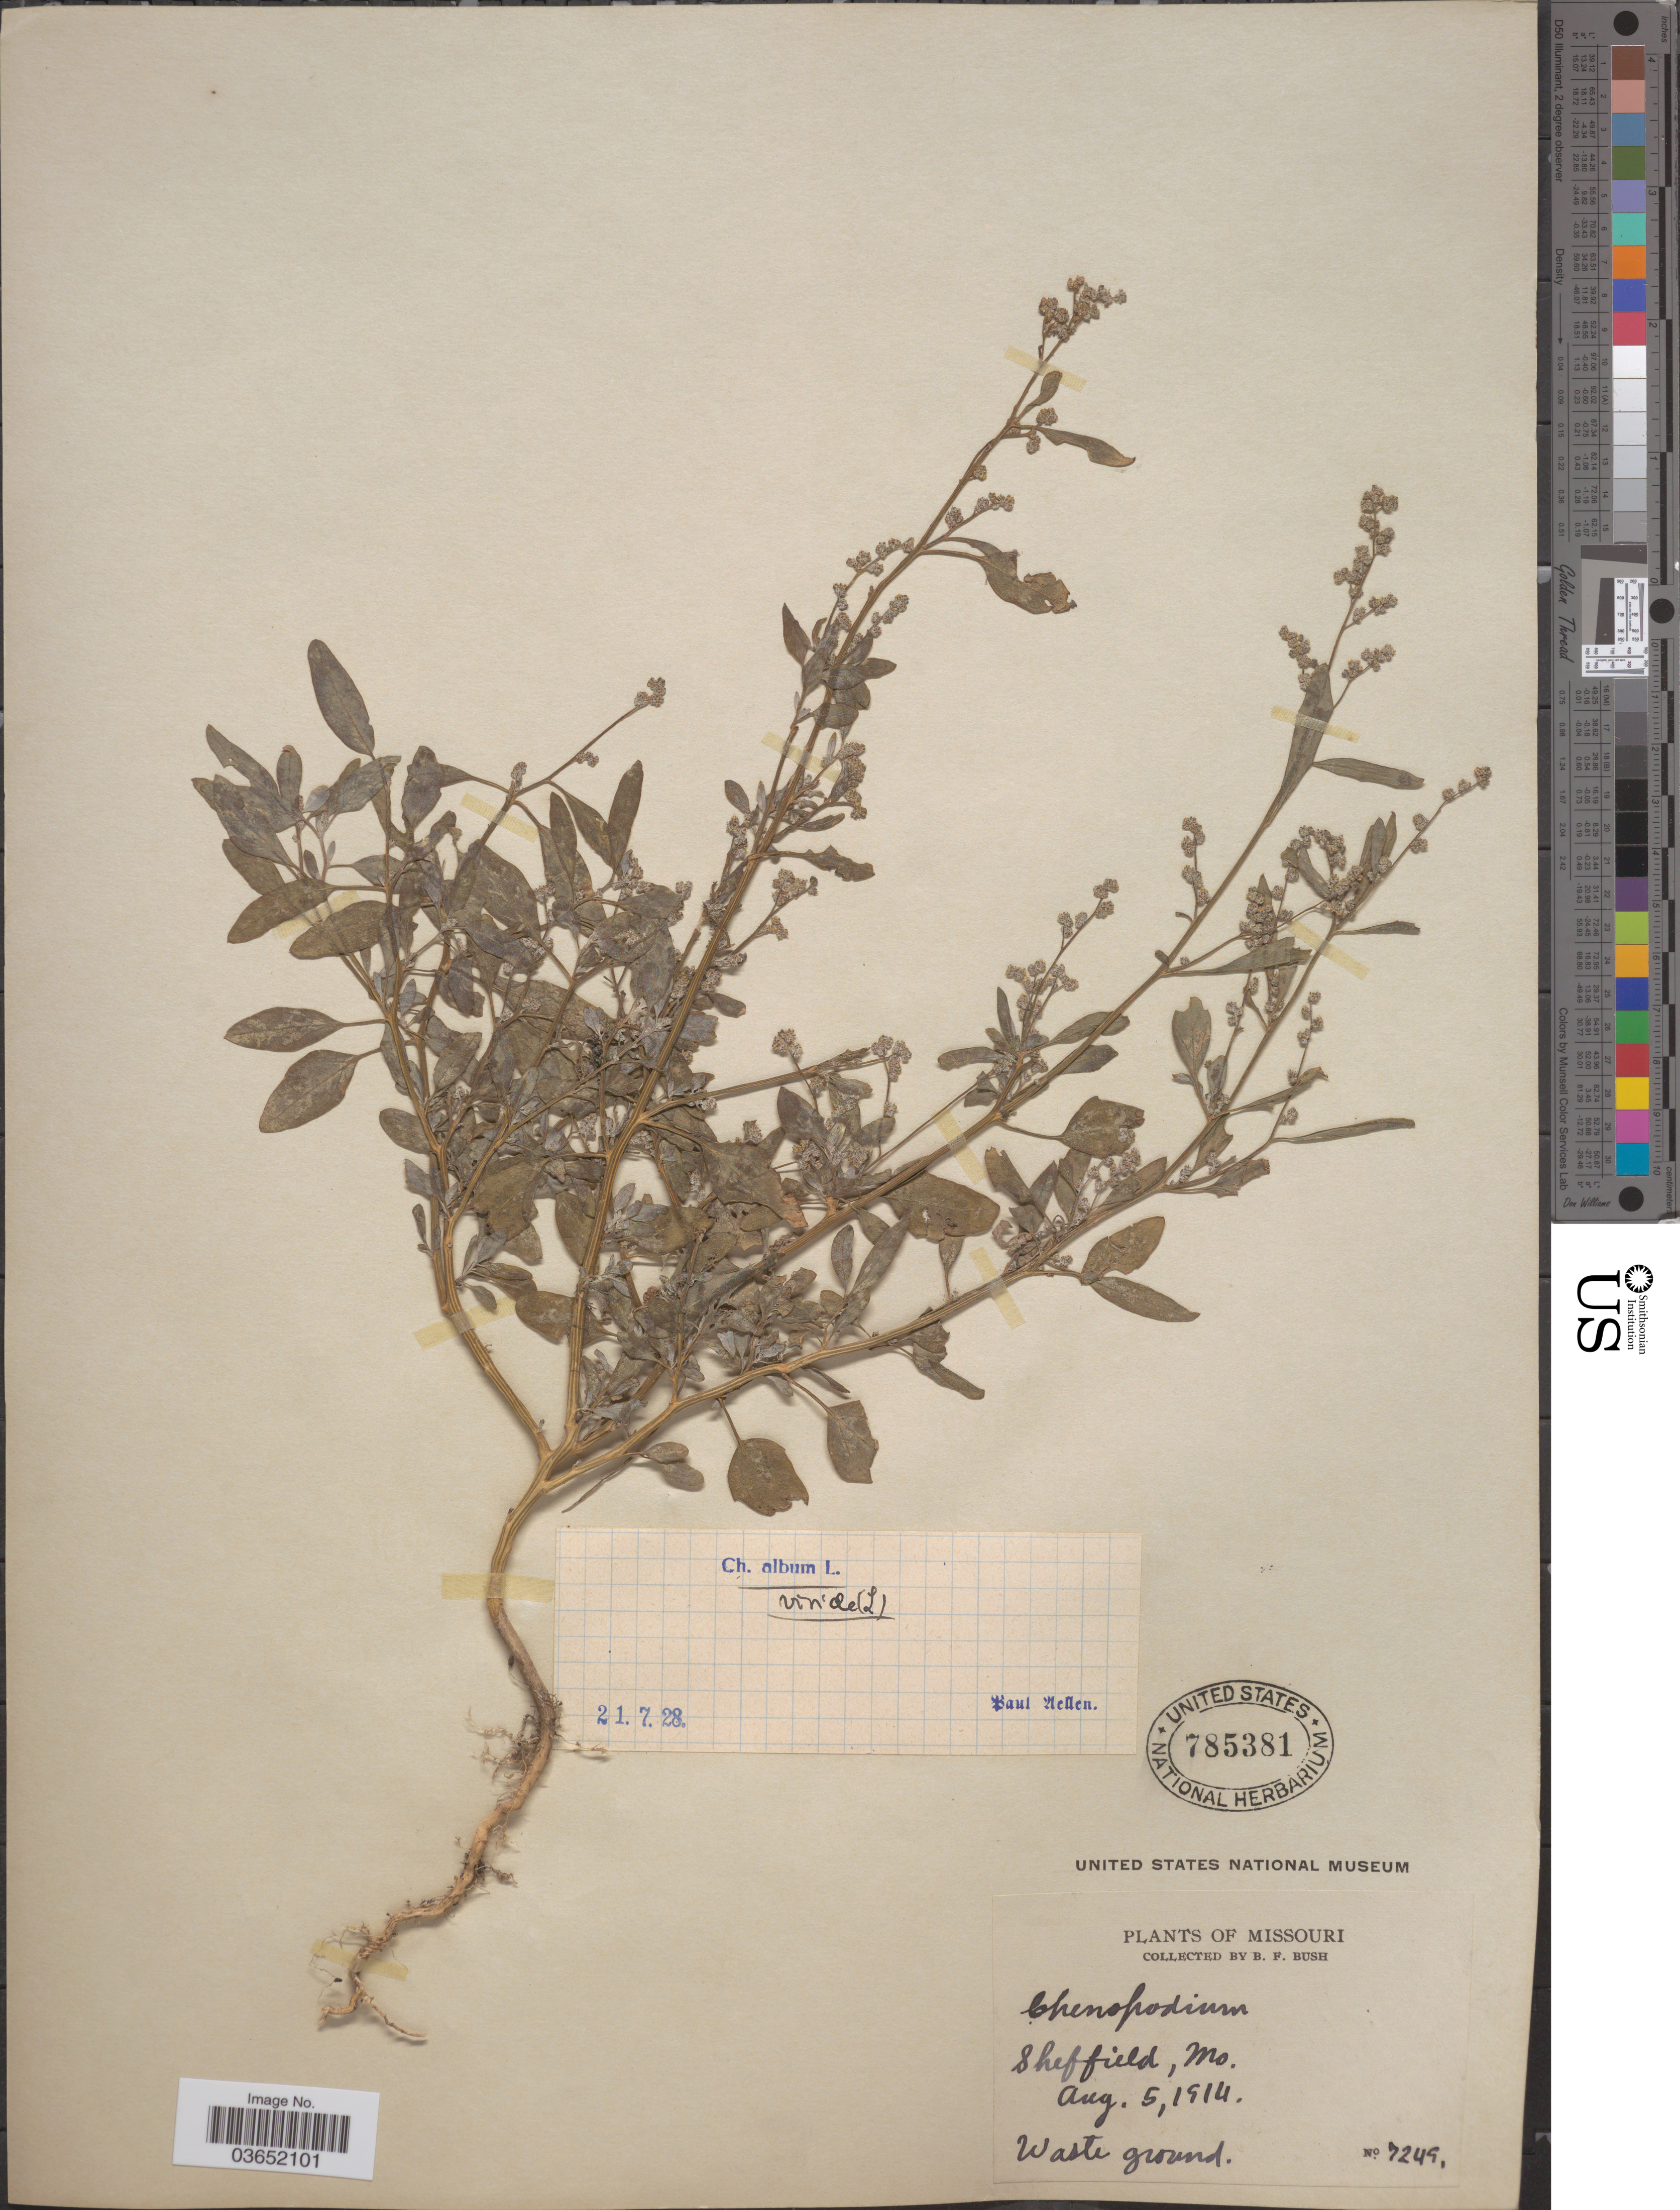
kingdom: Plantae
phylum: Tracheophyta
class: Magnoliopsida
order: Caryophyllales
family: Amaranthaceae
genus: Chenopodium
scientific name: Chenopodium album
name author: L.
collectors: B. F. Bush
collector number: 7249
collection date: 1914-08-05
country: United States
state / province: Missouri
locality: Sheffield.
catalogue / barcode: US 785381